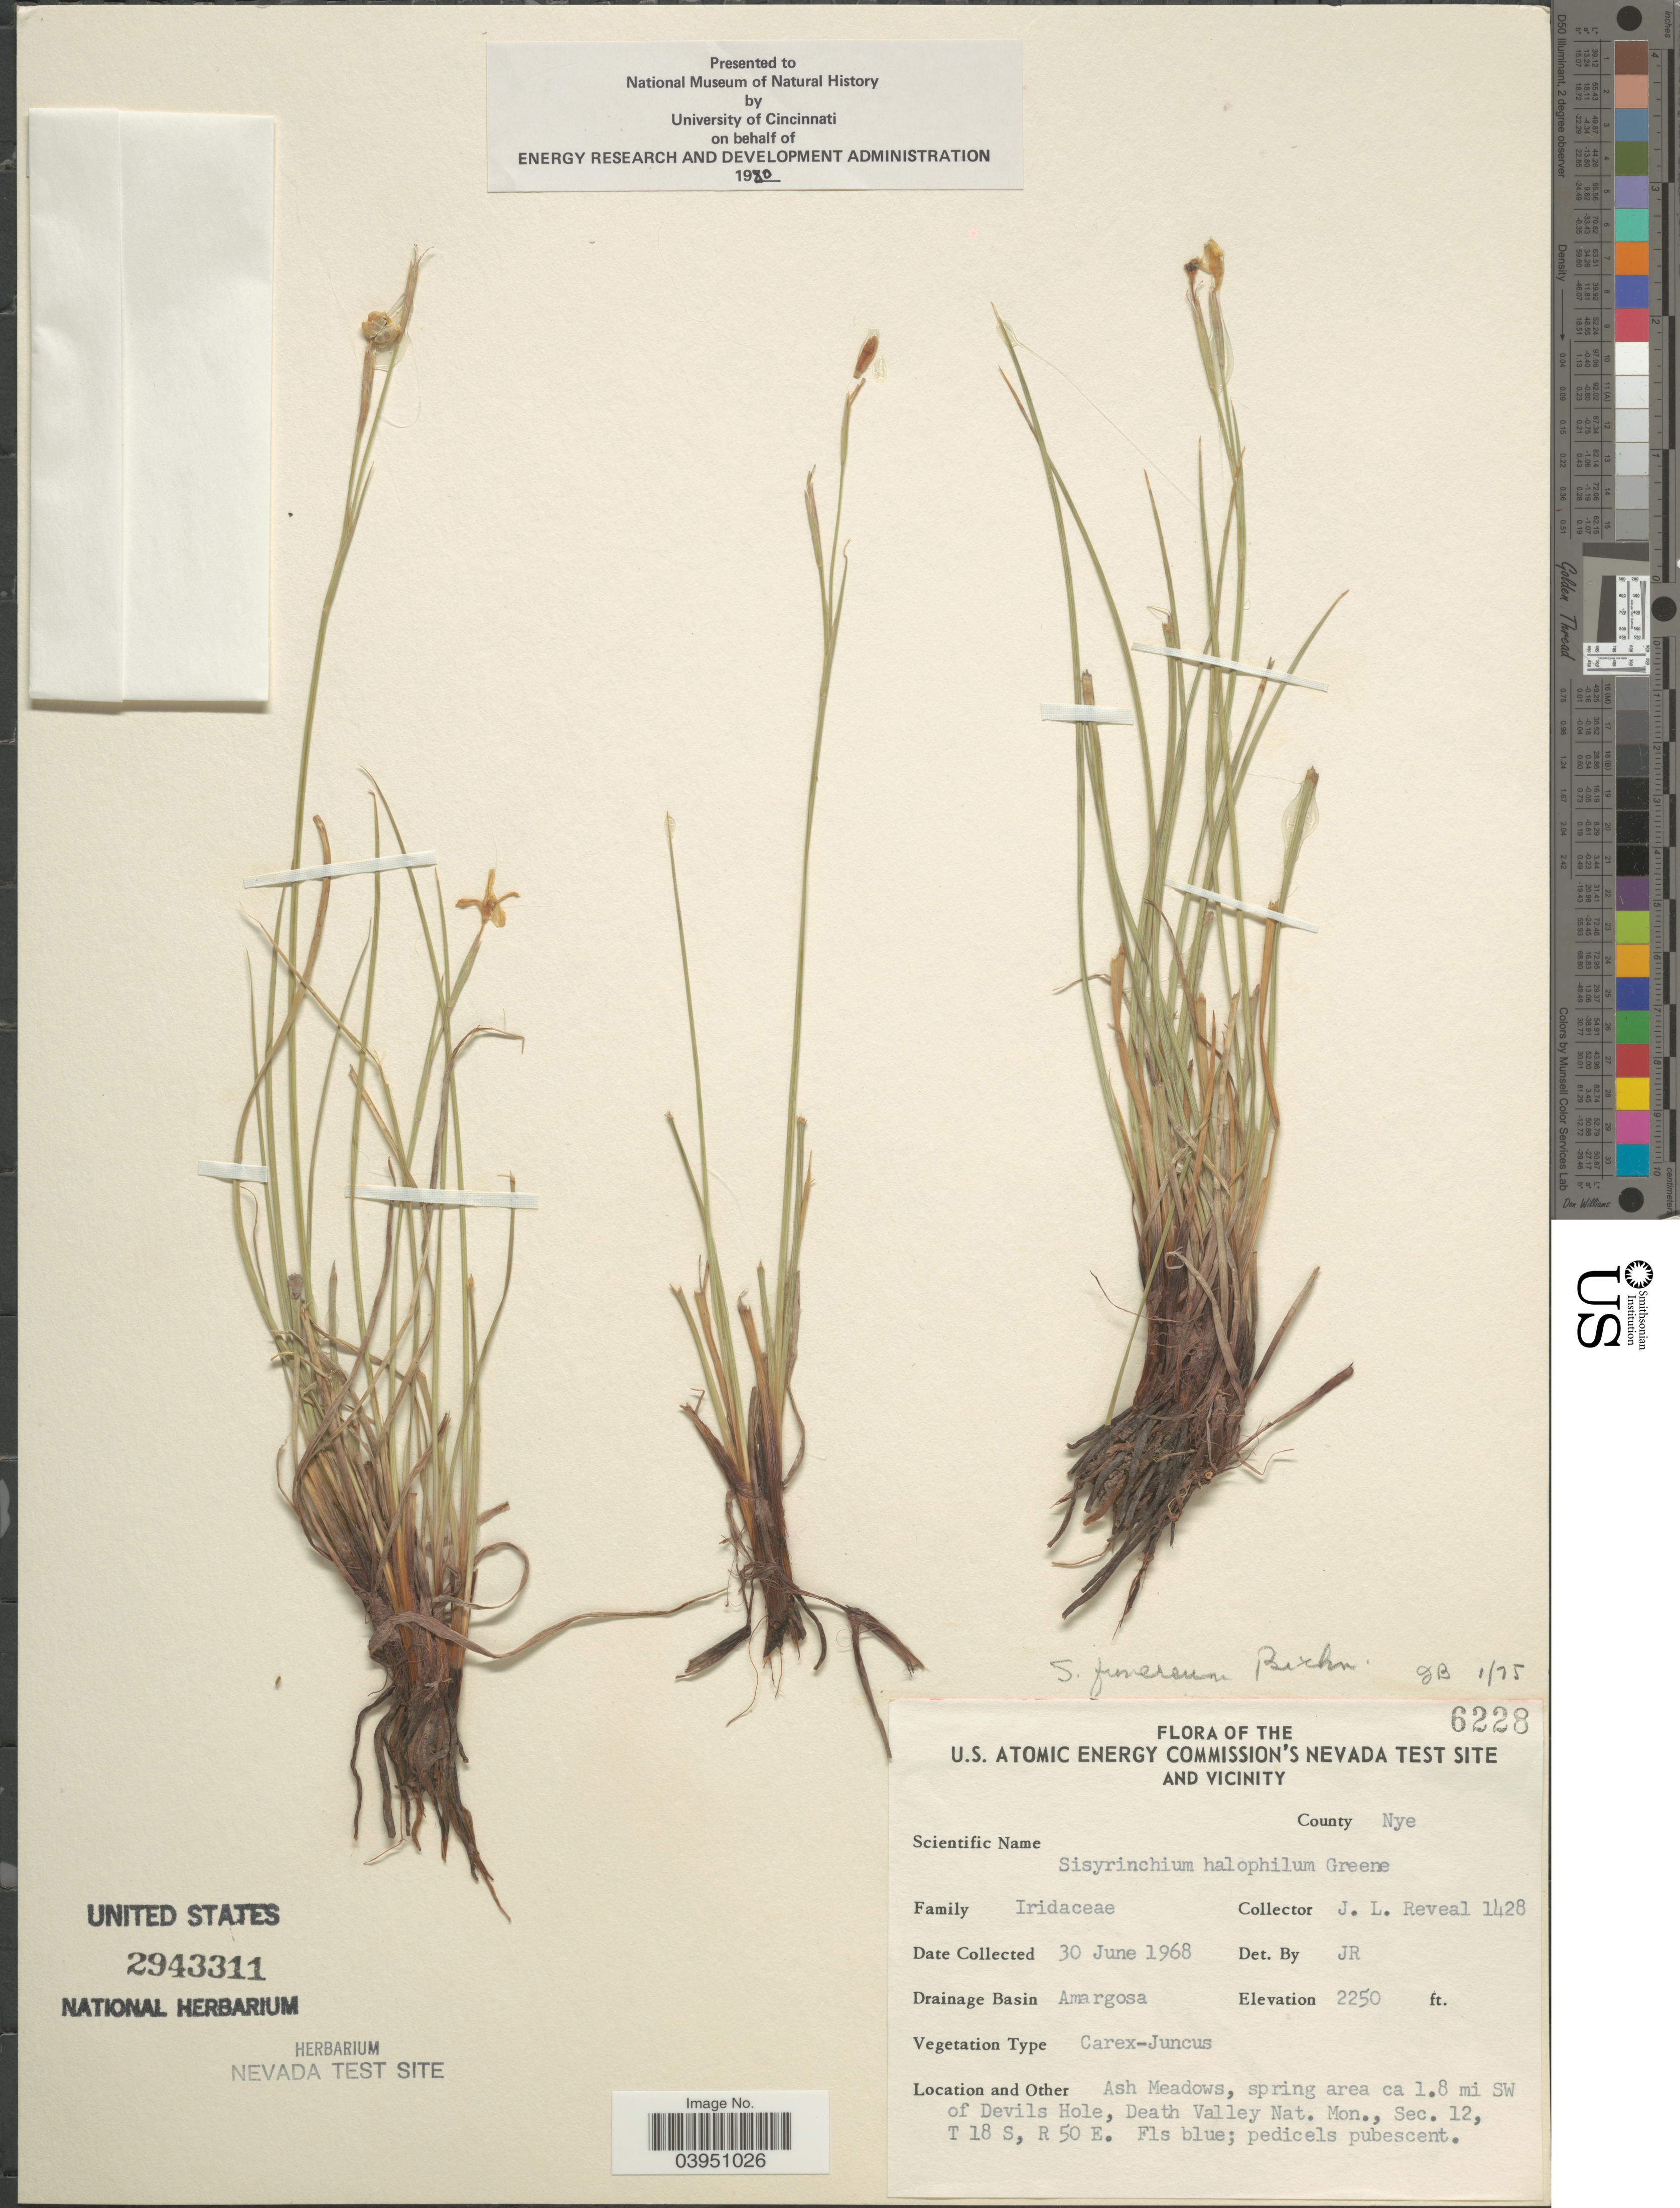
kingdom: Plantae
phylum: Tracheophyta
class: Liliopsida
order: Asparagales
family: Iridaceae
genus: Sisyrinchium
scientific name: Sisyrinchium funereum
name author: E.P. Bicknell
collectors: J. L. Reveal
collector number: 1428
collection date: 1968-06-30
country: United States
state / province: Nevada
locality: U.S. Atomic Energy Commission's Nevada Test Site and Vicinity. County Nye. Drainage Basin Amargosa. Ash Meadows, spring area ca 1.8 mi SW of Devils Hole, Death Valley Nat. Mon., Sec. 12, T 18 S, R 50 E.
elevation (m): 686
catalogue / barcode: US 2943311